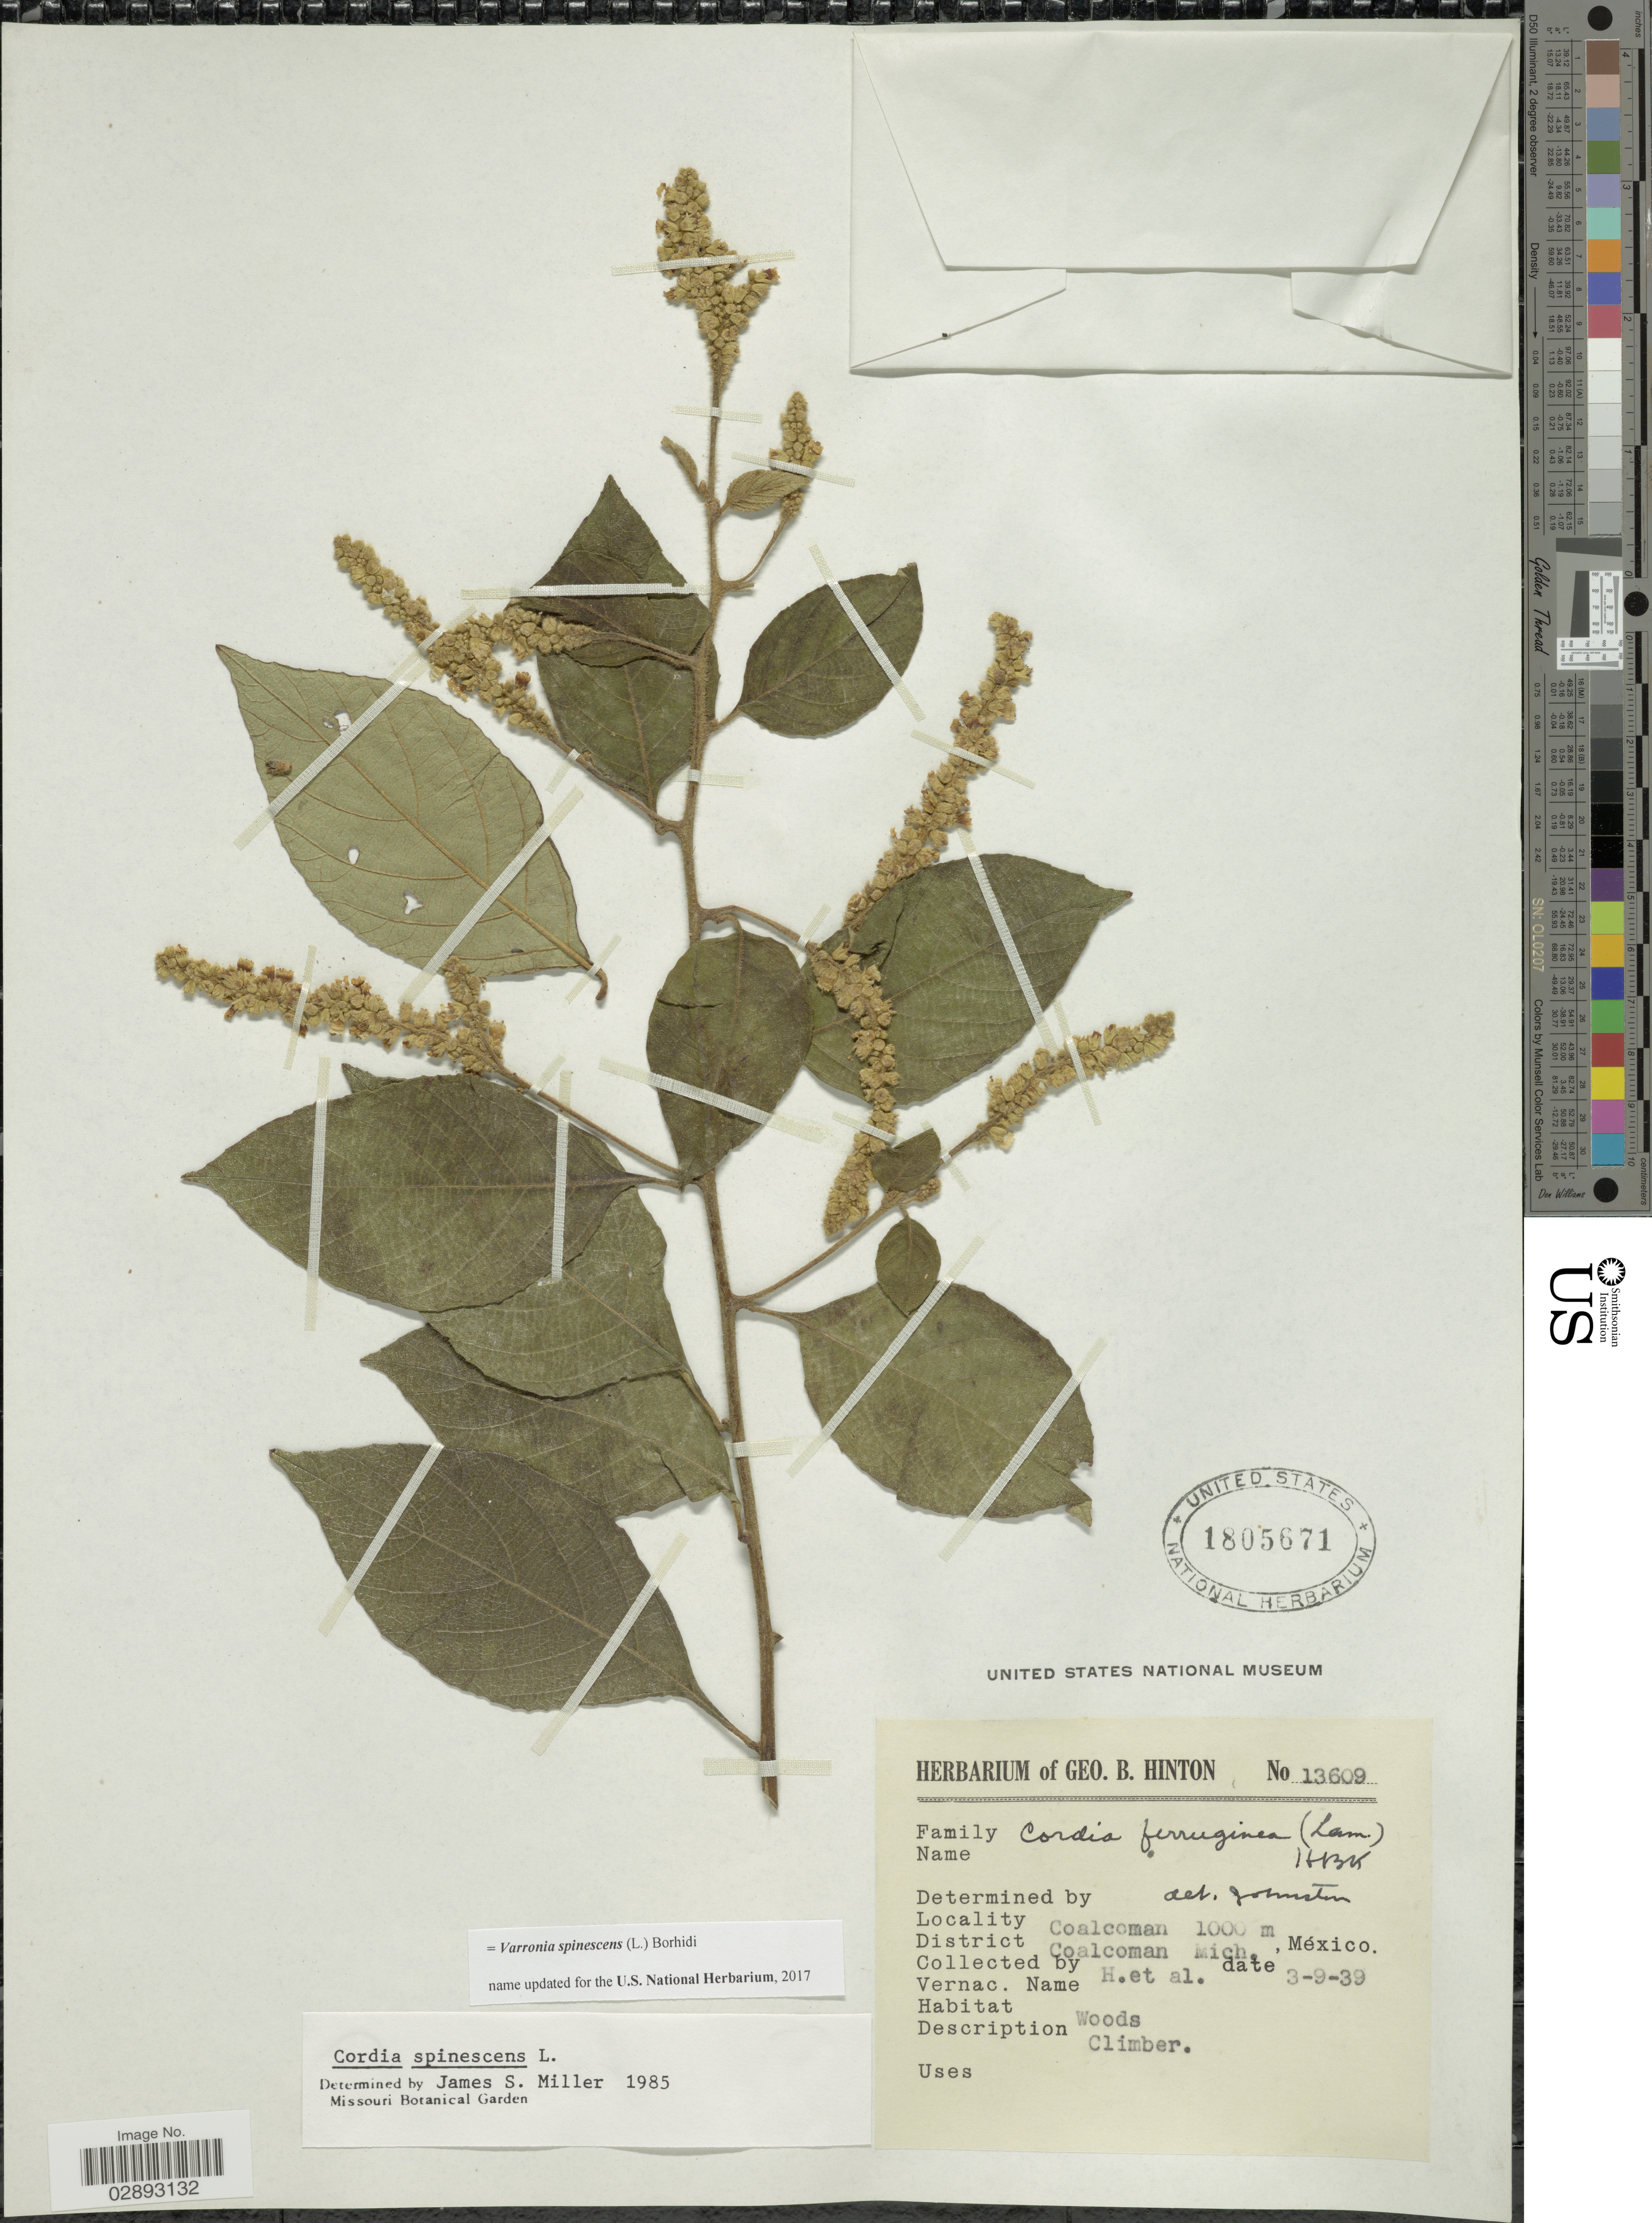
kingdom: Plantae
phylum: Tracheophyta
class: Magnoliopsida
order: Boraginales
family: Cordiaceae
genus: Varronia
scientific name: Varronia spinescens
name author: (L.) Borhidi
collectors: G. B. Hinton & et al.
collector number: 13609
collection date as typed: Transcribed d/m/y: 9/3/39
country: Mexico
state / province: Michoacán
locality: Coalcoman. District Coalcoman, Mich.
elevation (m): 1000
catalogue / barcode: US 1805671